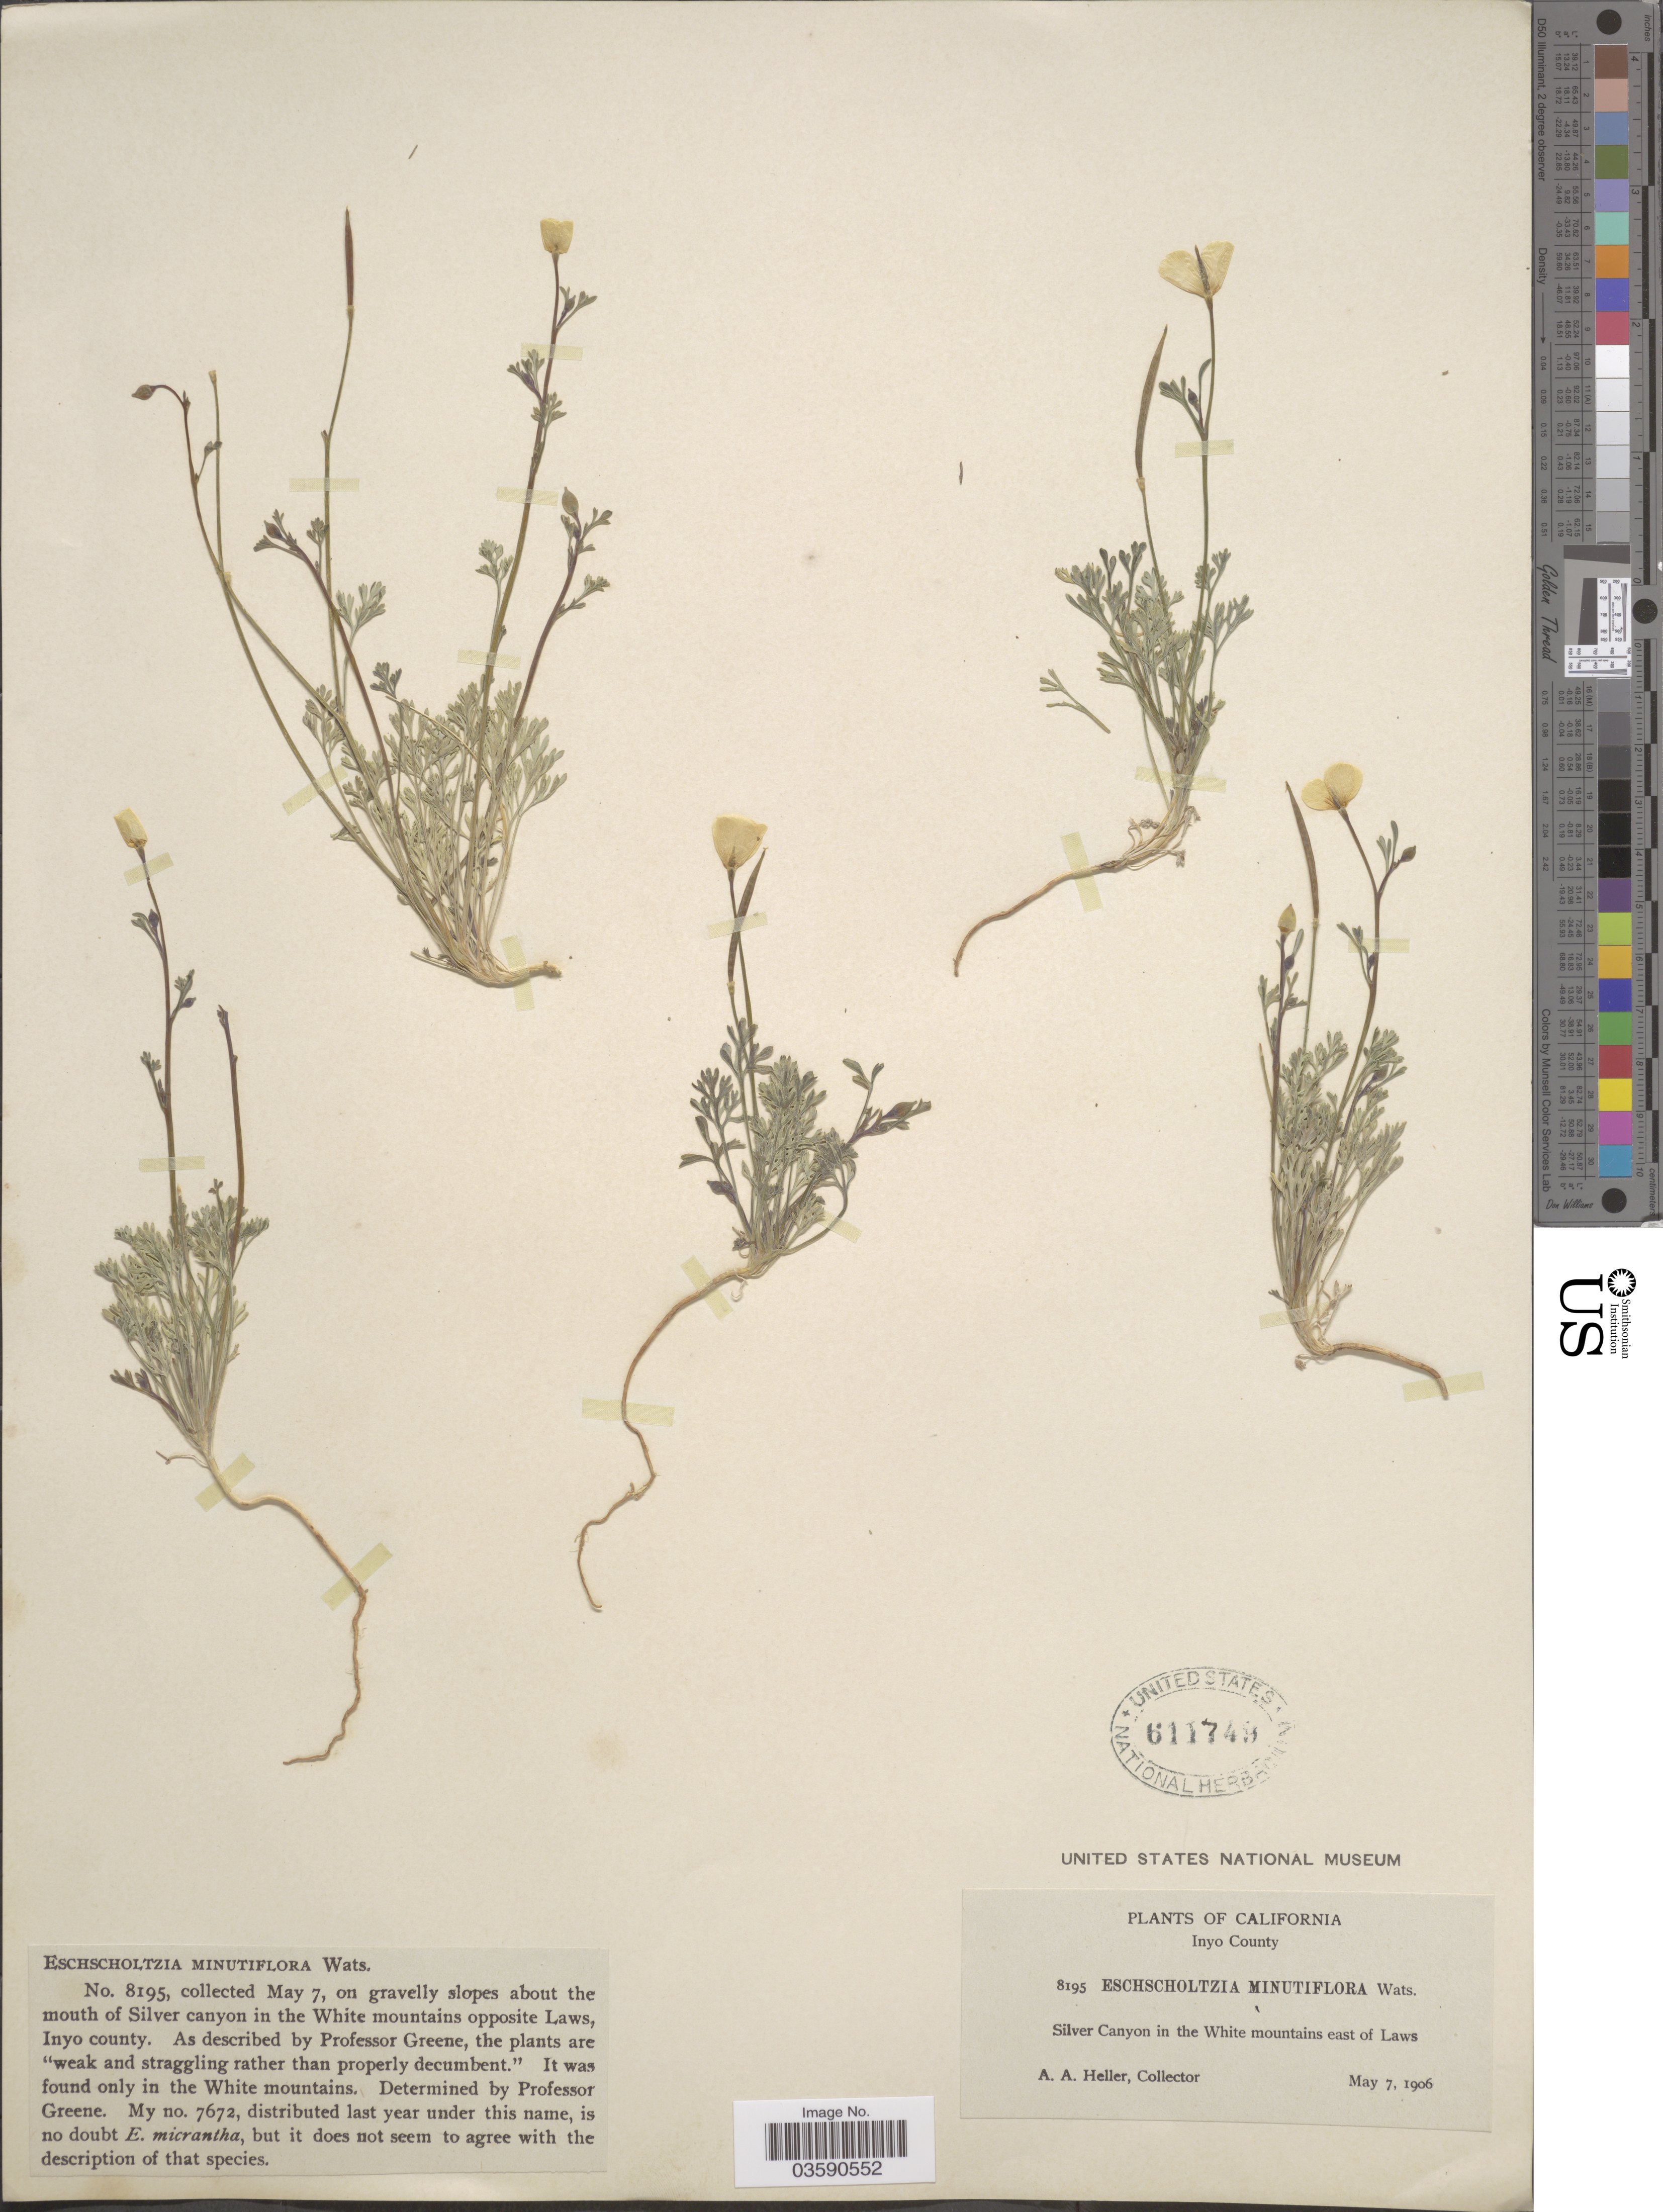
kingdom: Plantae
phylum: Tracheophyta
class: Magnoliopsida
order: Ranunculales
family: Papaveraceae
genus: Eschscholzia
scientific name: Eschscholzia minutiflora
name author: S. Watson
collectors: A. A. Heller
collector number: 8195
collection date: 1906-05-07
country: United States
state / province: California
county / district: Inyo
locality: Inyo County. On gravelly slopes about the mouth of Silver Canyon in the White mountains east of Laws.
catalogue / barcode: US 611749